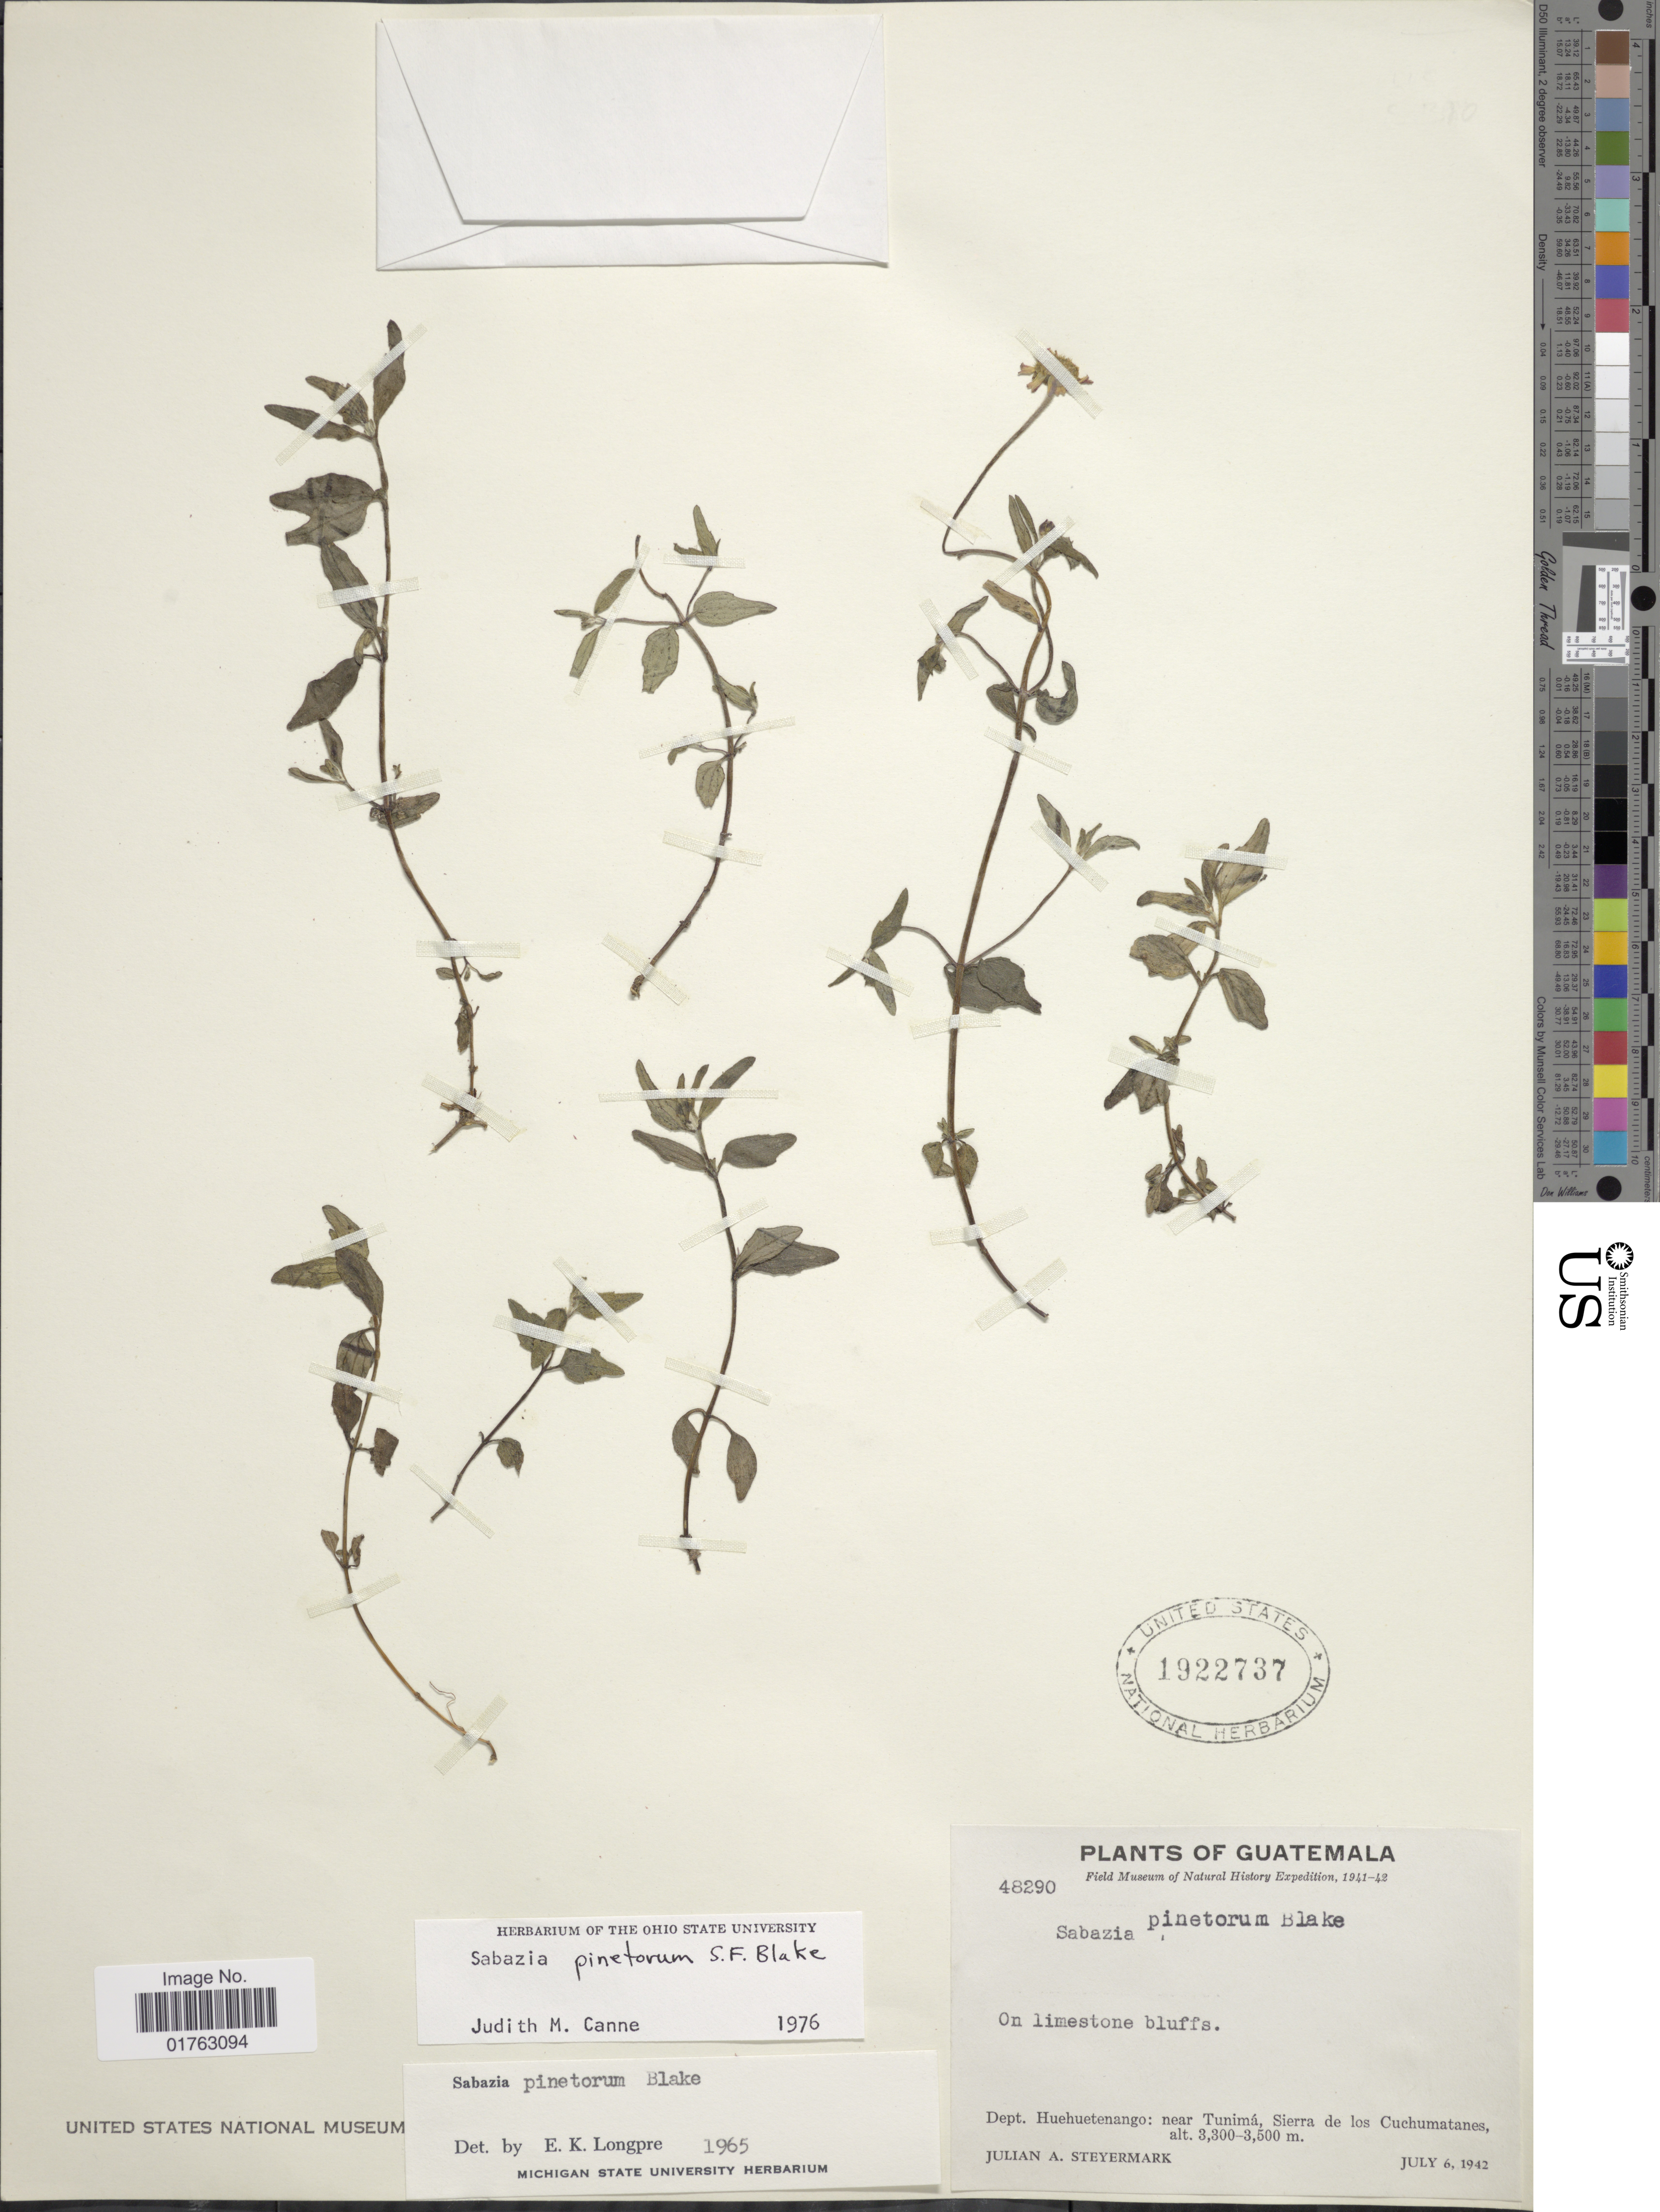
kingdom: Plantae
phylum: Tracheophyta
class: Magnoliopsida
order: Asterales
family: Asteraceae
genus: Sabazia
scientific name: Sabazia pinetorum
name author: S.F. Blake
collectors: J. Steyermark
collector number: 48290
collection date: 1942-07-06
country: Guatemala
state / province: Huehuetenango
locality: Dept. Huehuetenango: near Tumina, Sierra de los Cuchumatanes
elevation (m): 3300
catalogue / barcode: US 1922737